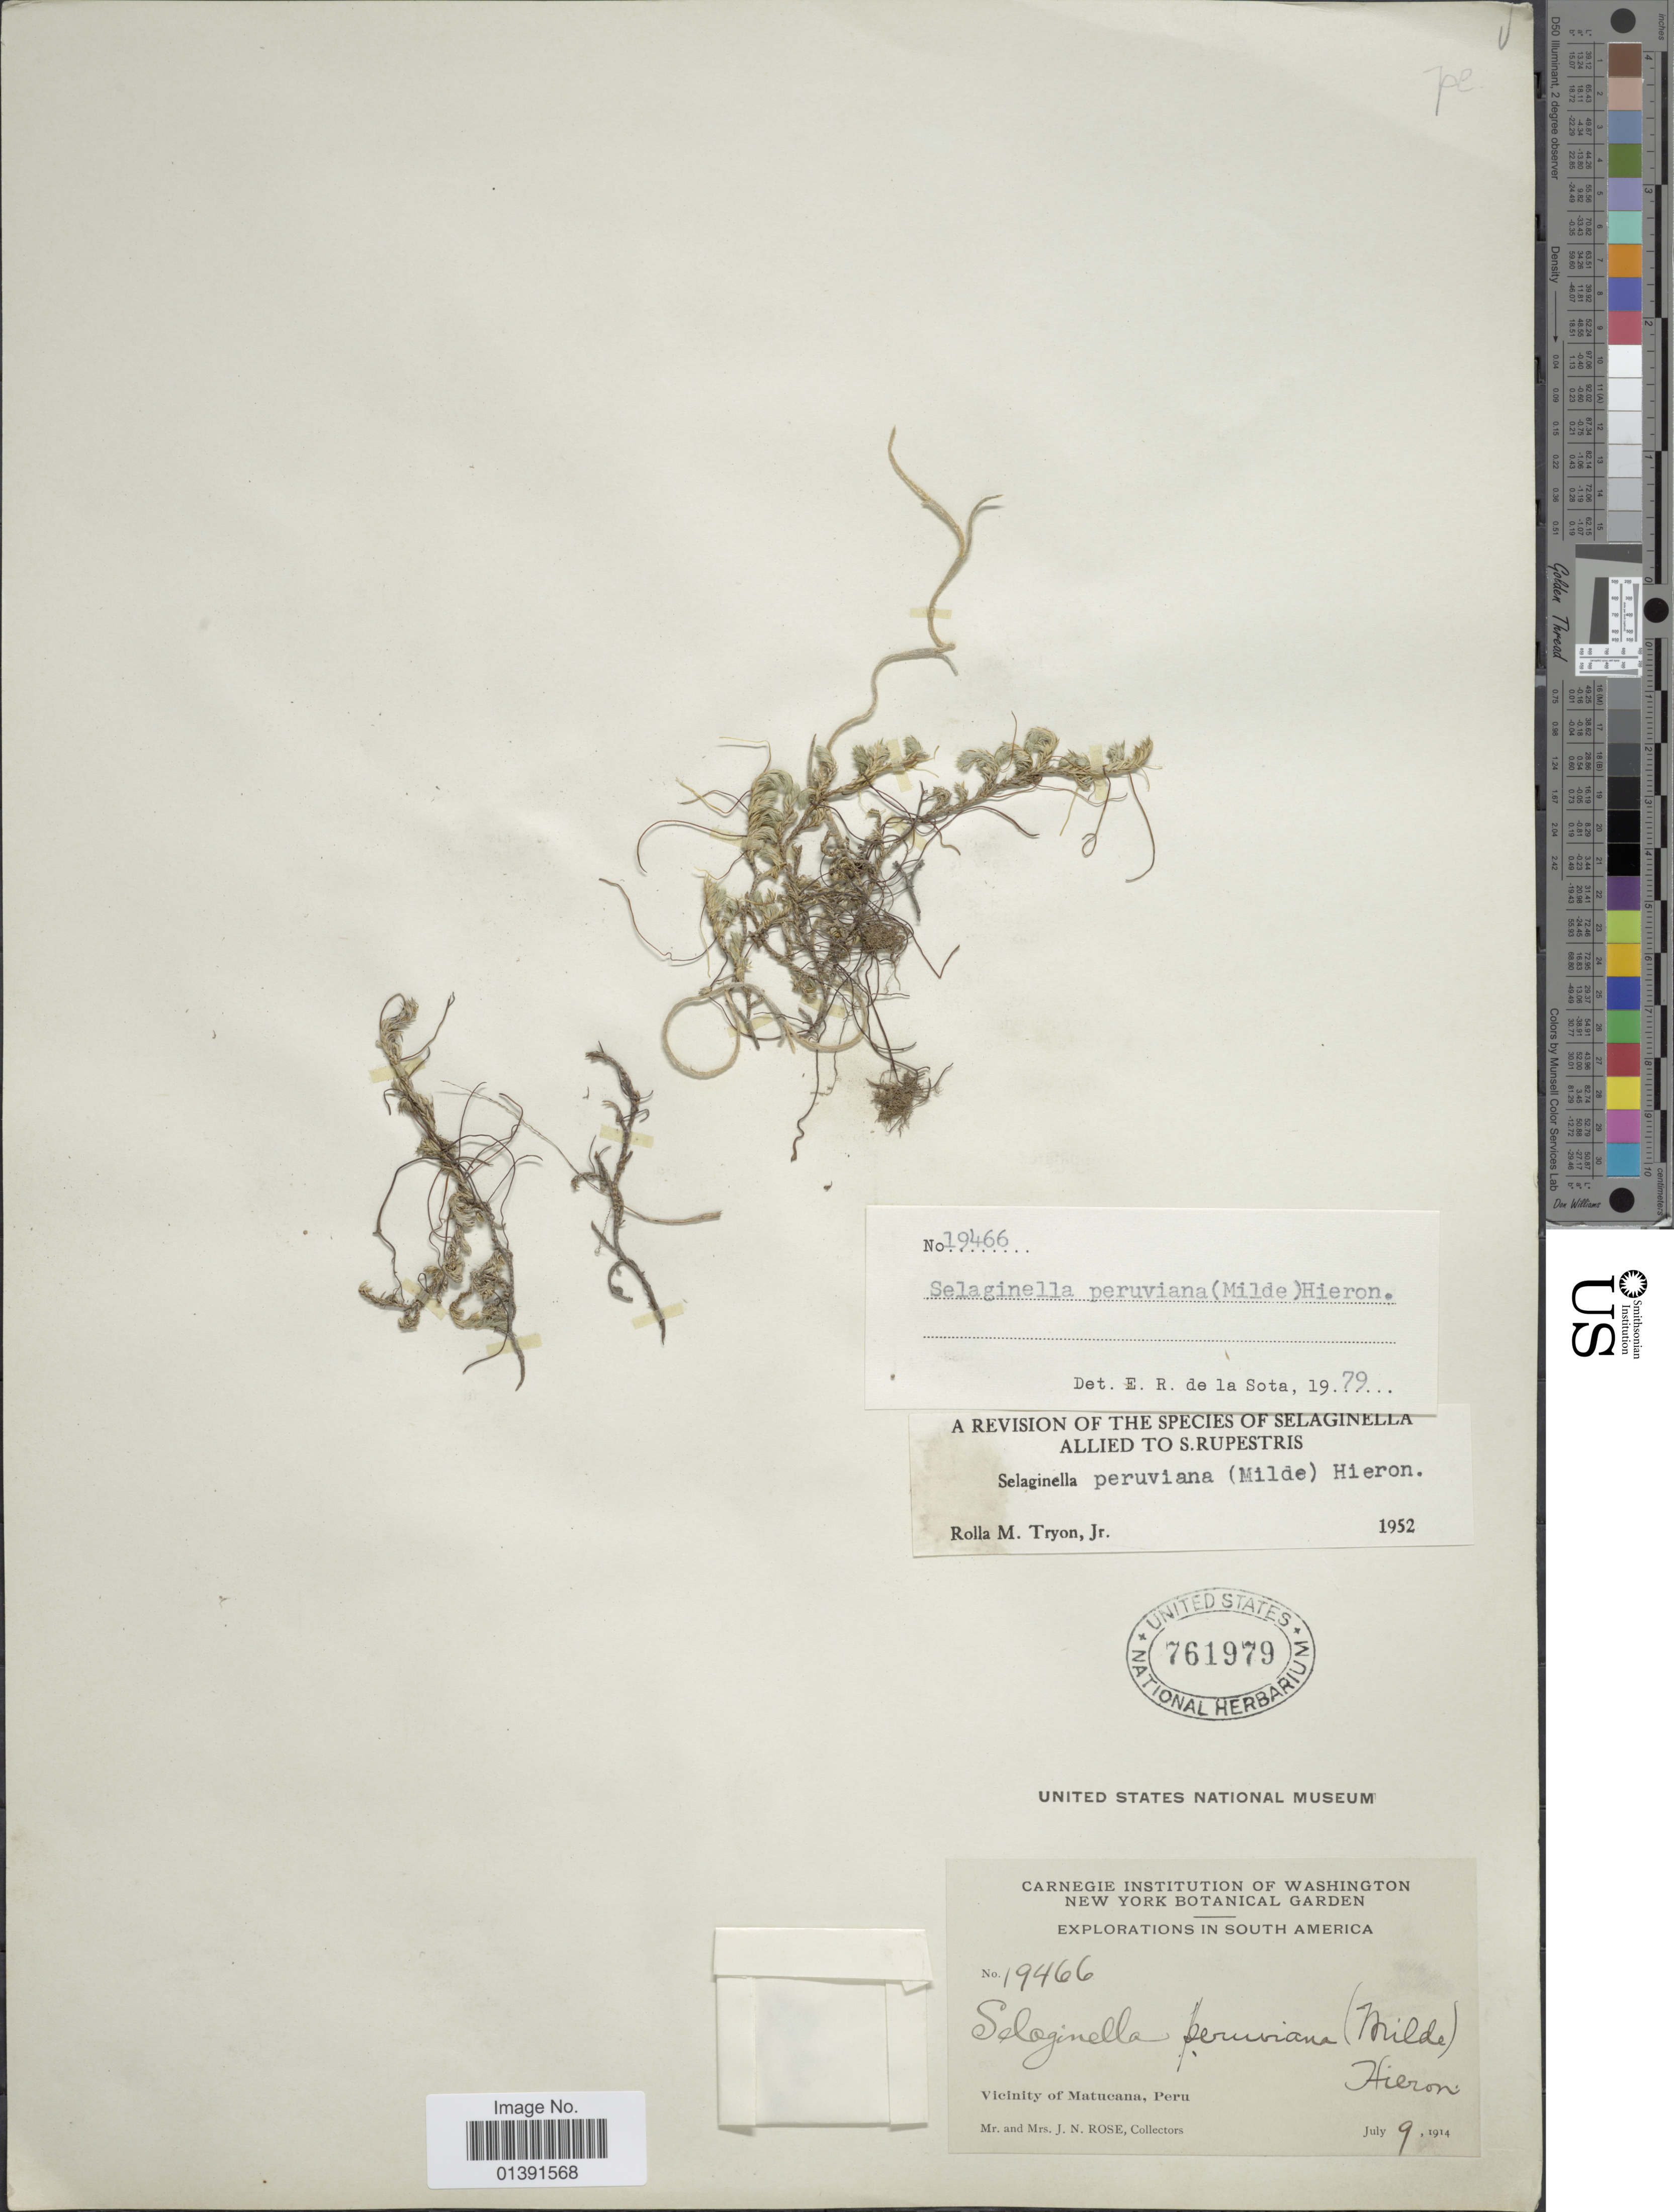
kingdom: Plantae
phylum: Tracheophyta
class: Lycopodiopsida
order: Selaginellales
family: Selaginellaceae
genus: Selaginella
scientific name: Selaginella peruviana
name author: (Milde) Hieron.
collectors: J. N. Rose & J. N. Rose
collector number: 761979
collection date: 1914-07-09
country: Peru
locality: Matucana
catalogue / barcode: US 761979